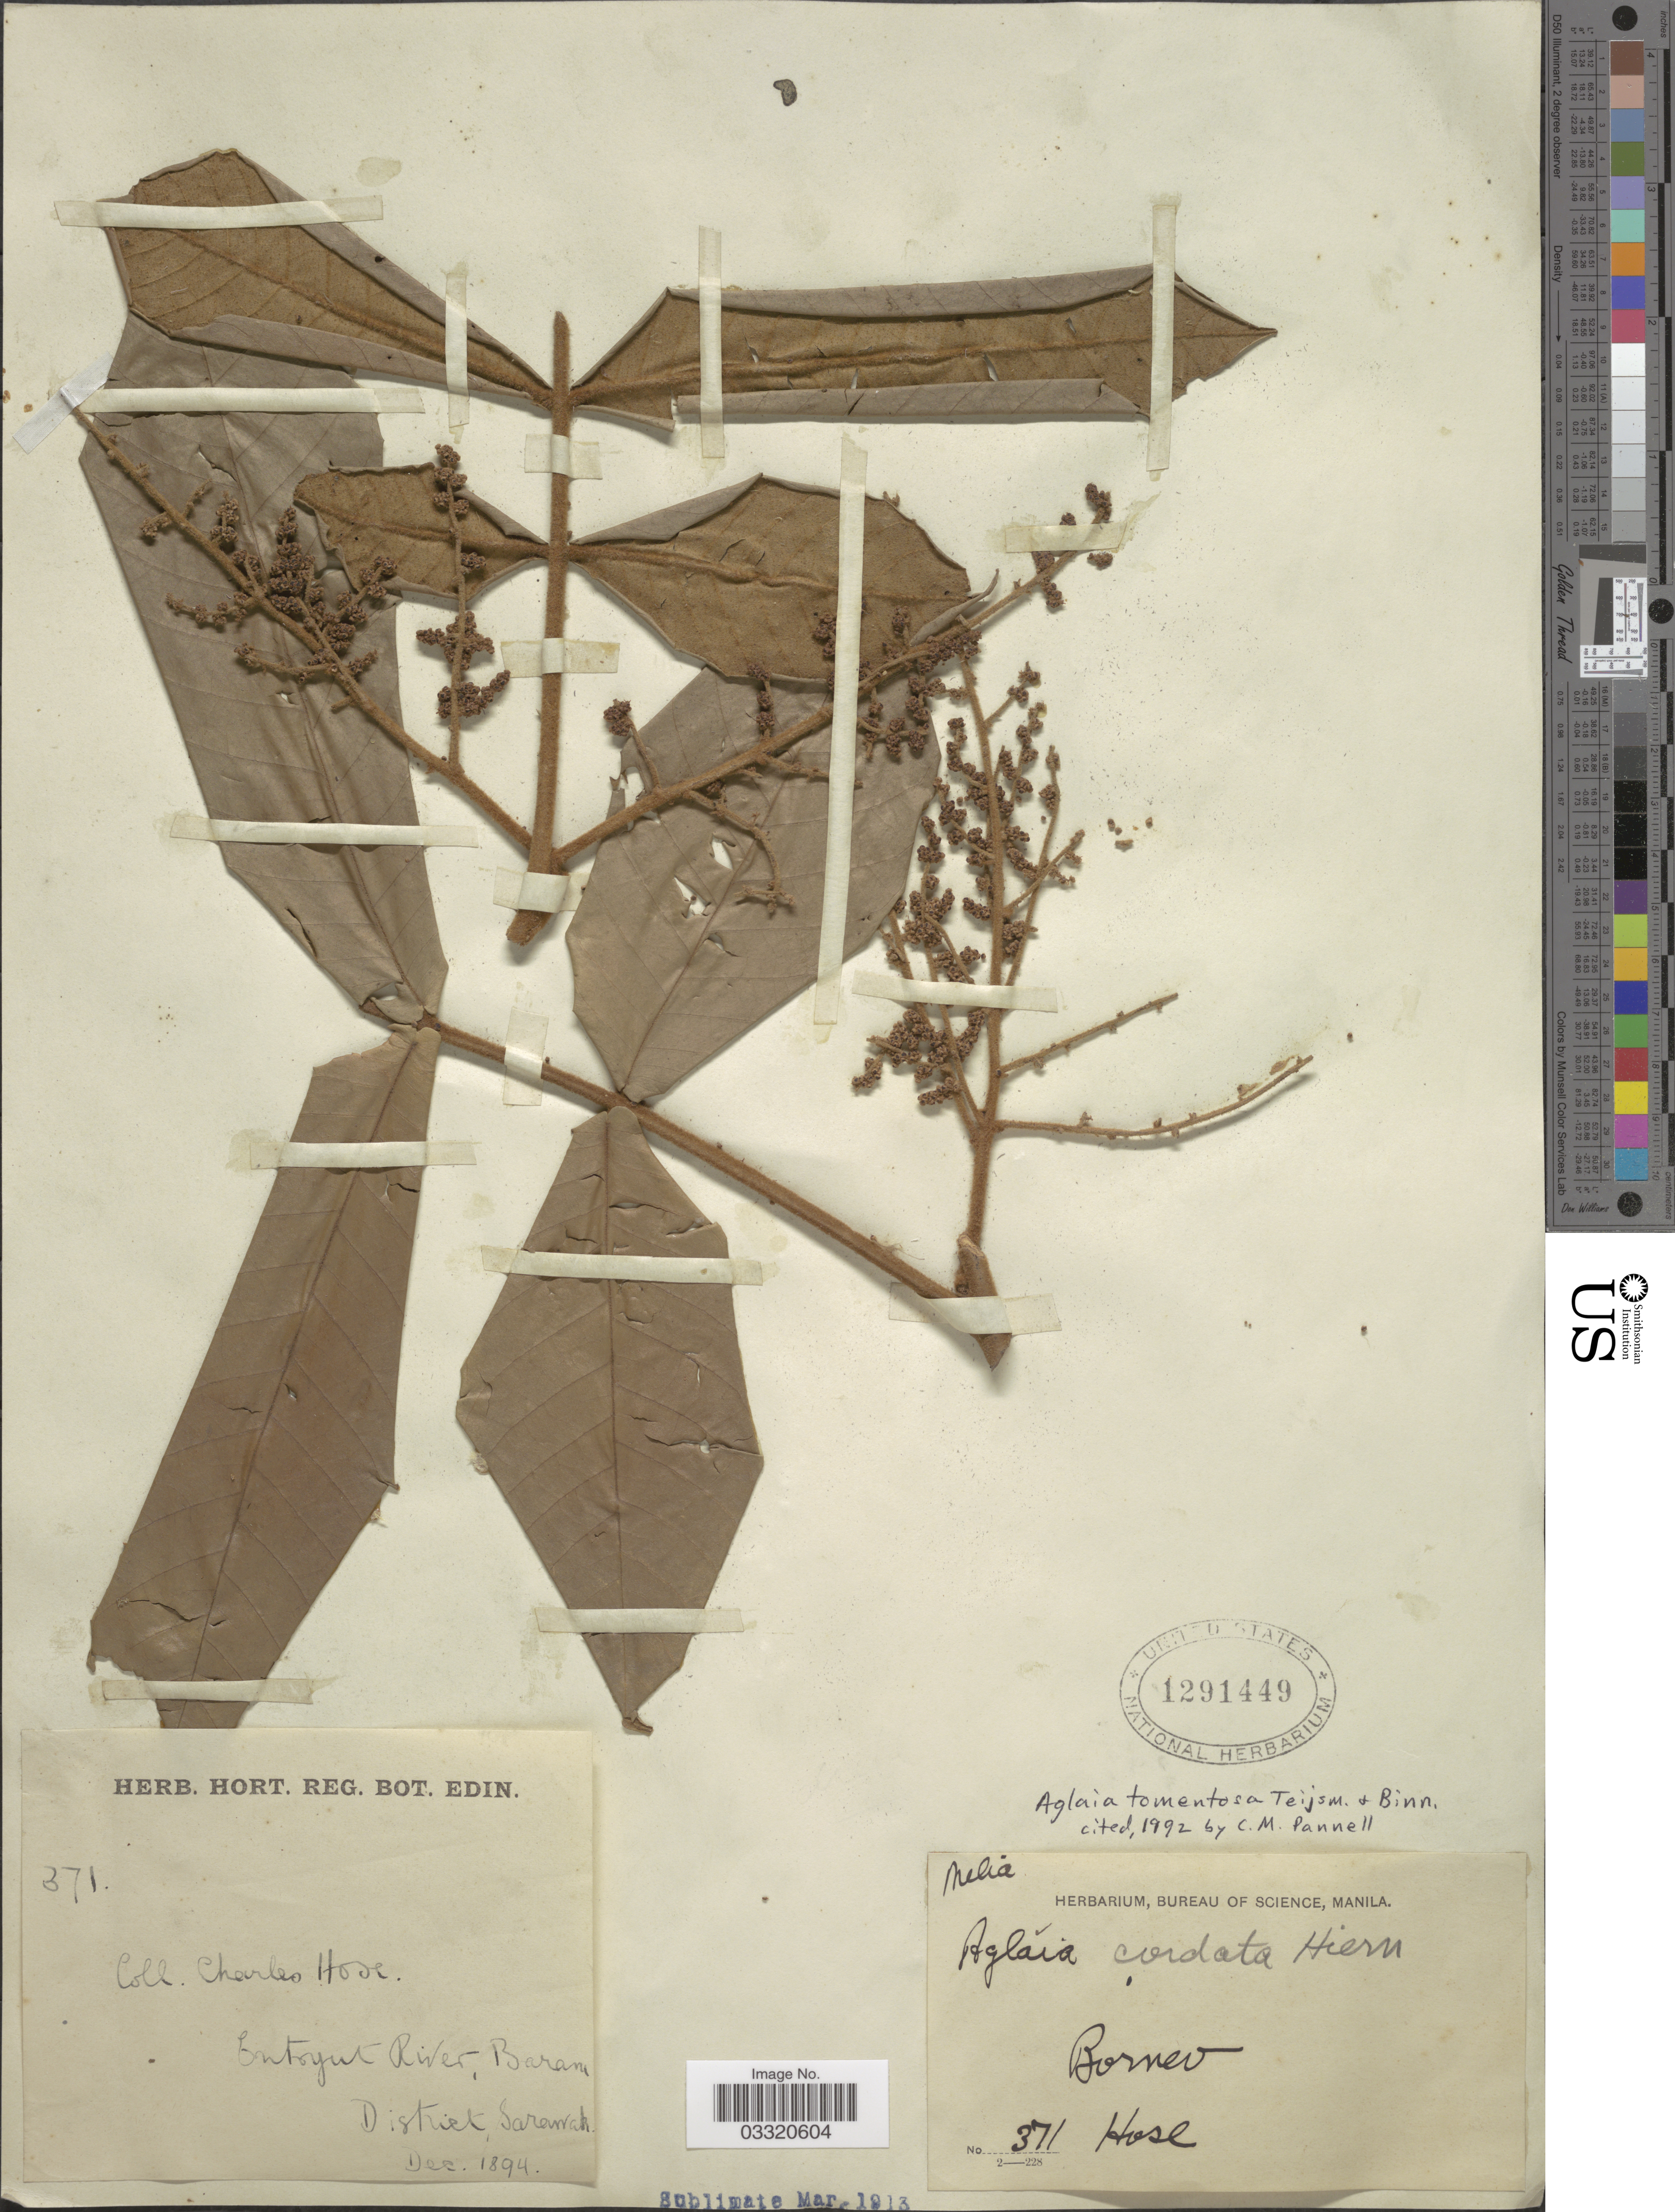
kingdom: Plantae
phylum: Tracheophyta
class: Magnoliopsida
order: Sapindales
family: Meliaceae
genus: Aglaia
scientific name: Aglaia tomentosa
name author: Teijsm. & Binn.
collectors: C. Hose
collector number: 371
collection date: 1894-12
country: Malaysia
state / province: Sarawak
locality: Entoyut [interpreted] River, Baram. District Sarawak. Borneo.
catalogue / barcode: US 1291449